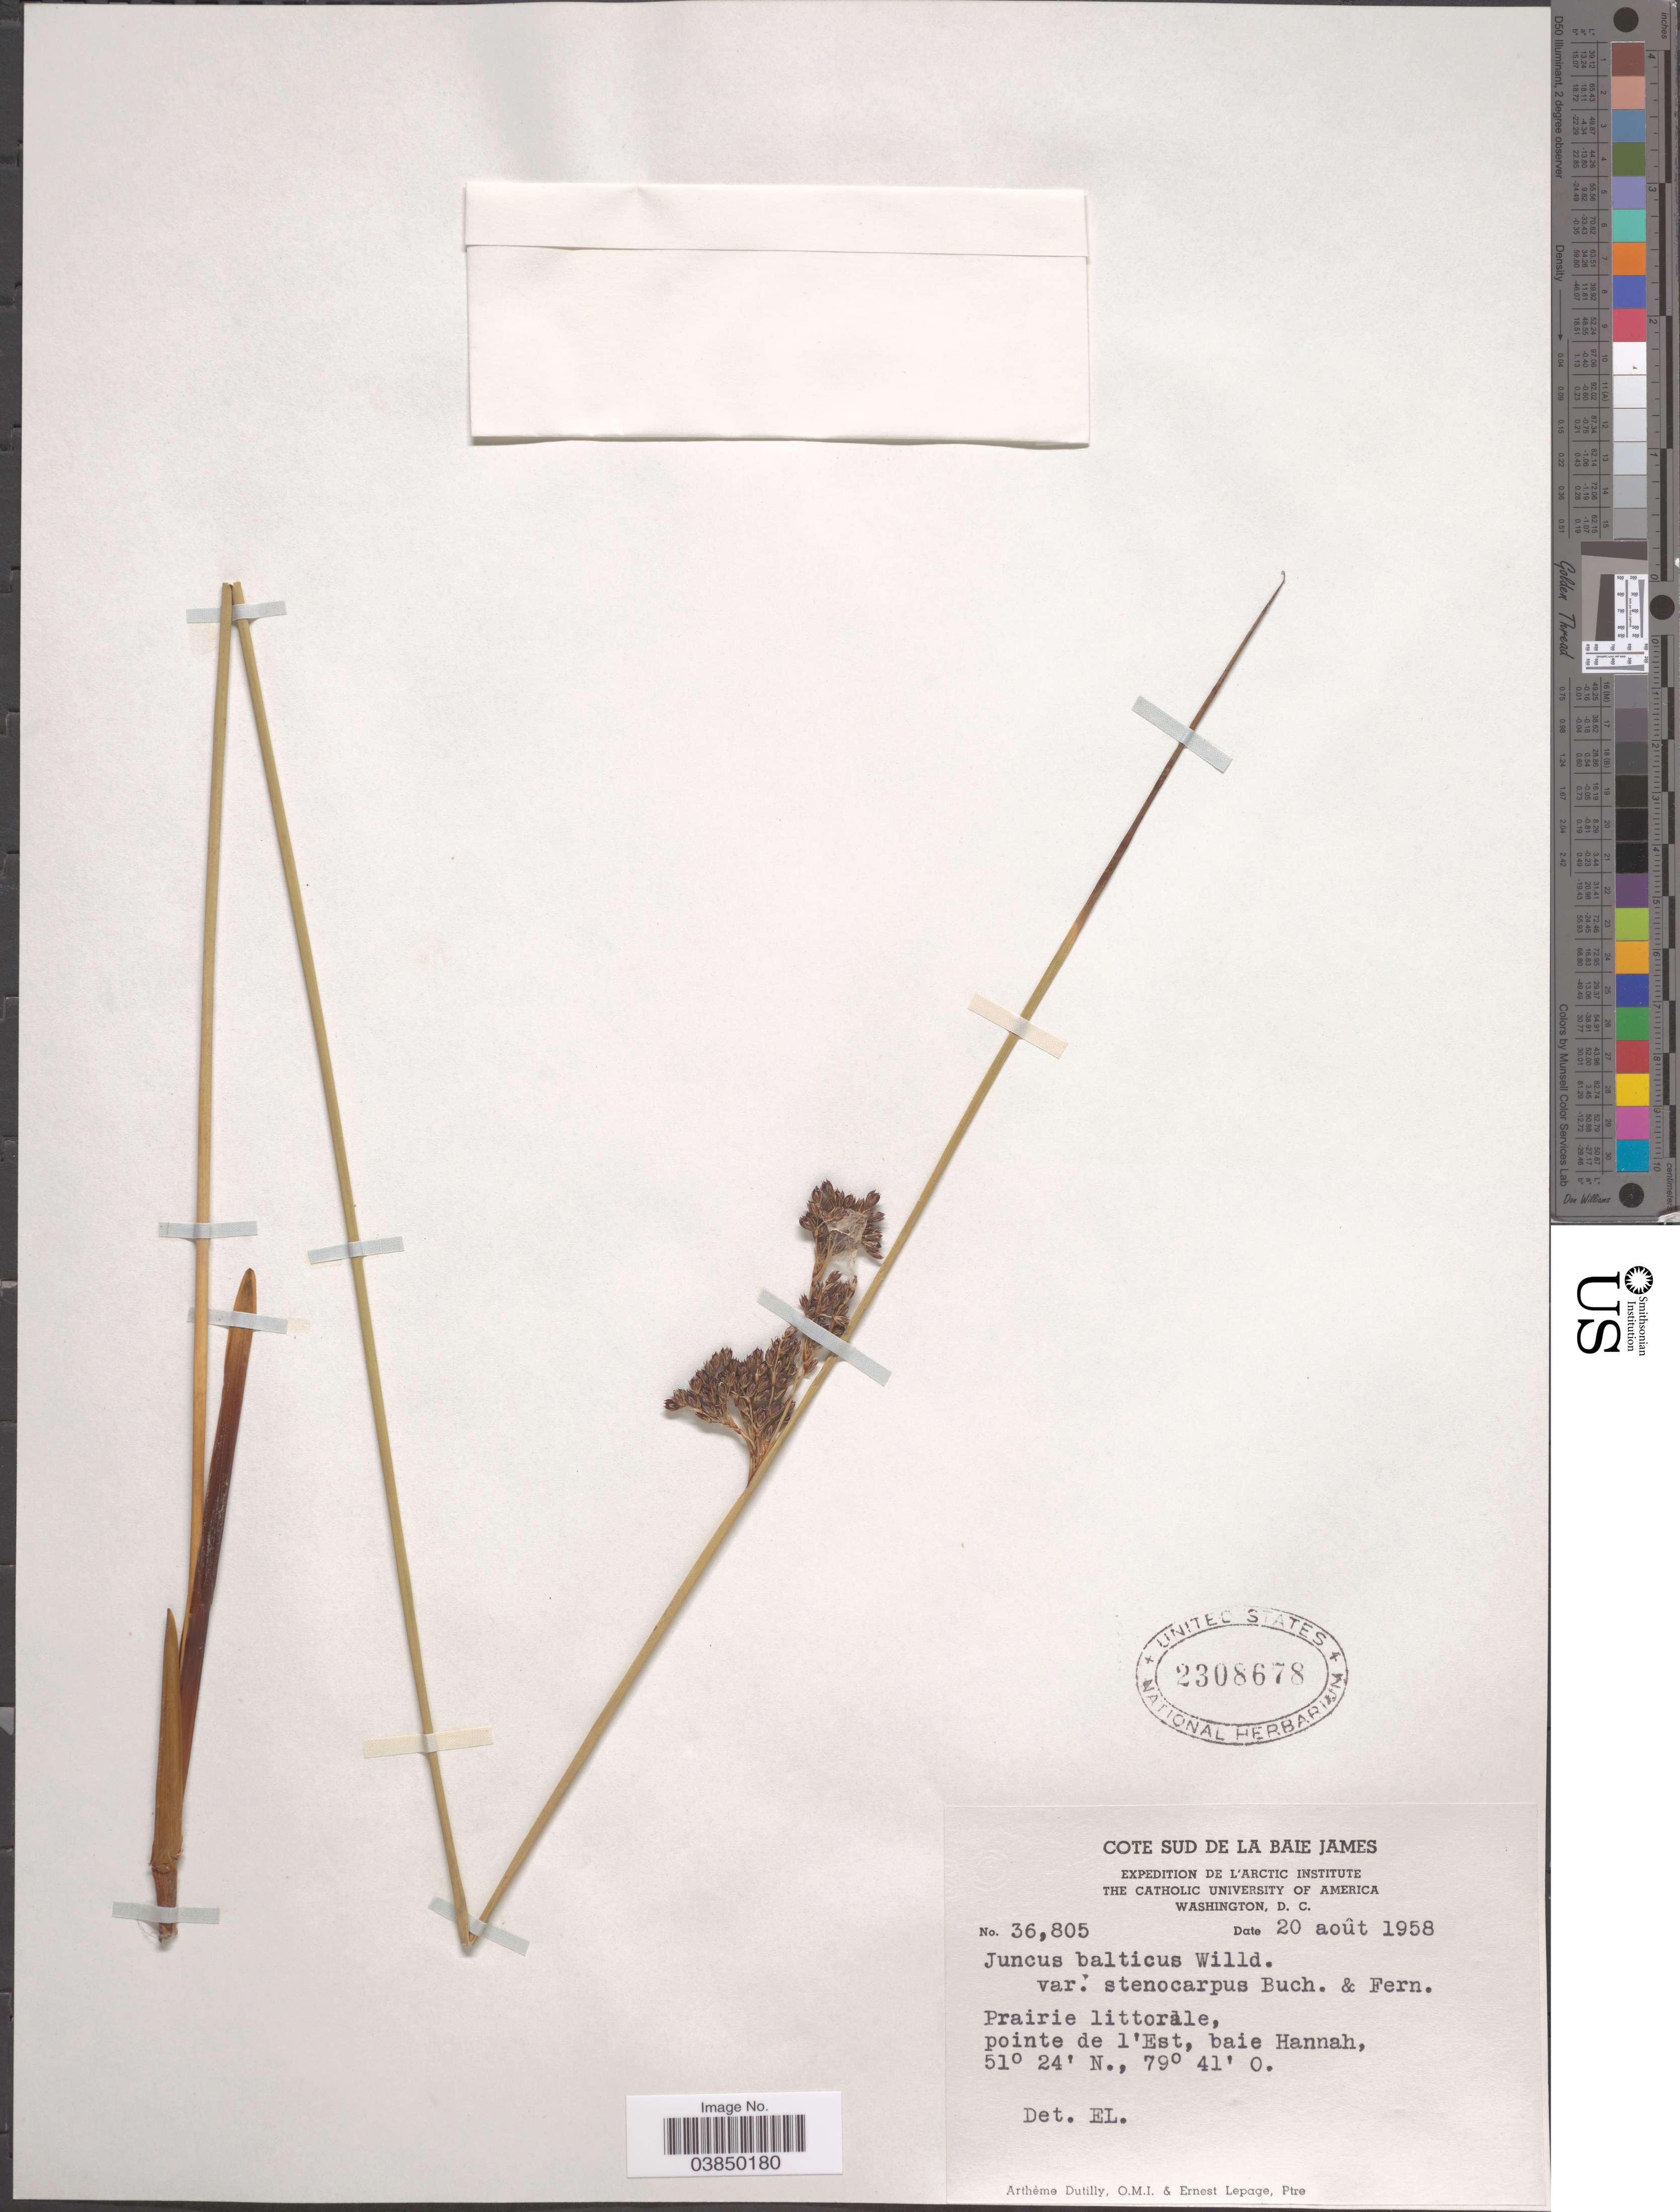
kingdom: Plantae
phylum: Tracheophyta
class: Liliopsida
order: Poales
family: Juncaceae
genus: Juncus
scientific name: Juncus balticus var. stenocarpus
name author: Fernald & Buchenau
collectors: A. Dutilly & E. Lepage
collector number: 36805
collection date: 1958-08-20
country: Canada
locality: Cote Sud de La Baie James. Pointe de l'Est, baie Hannah.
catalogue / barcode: US 2308678